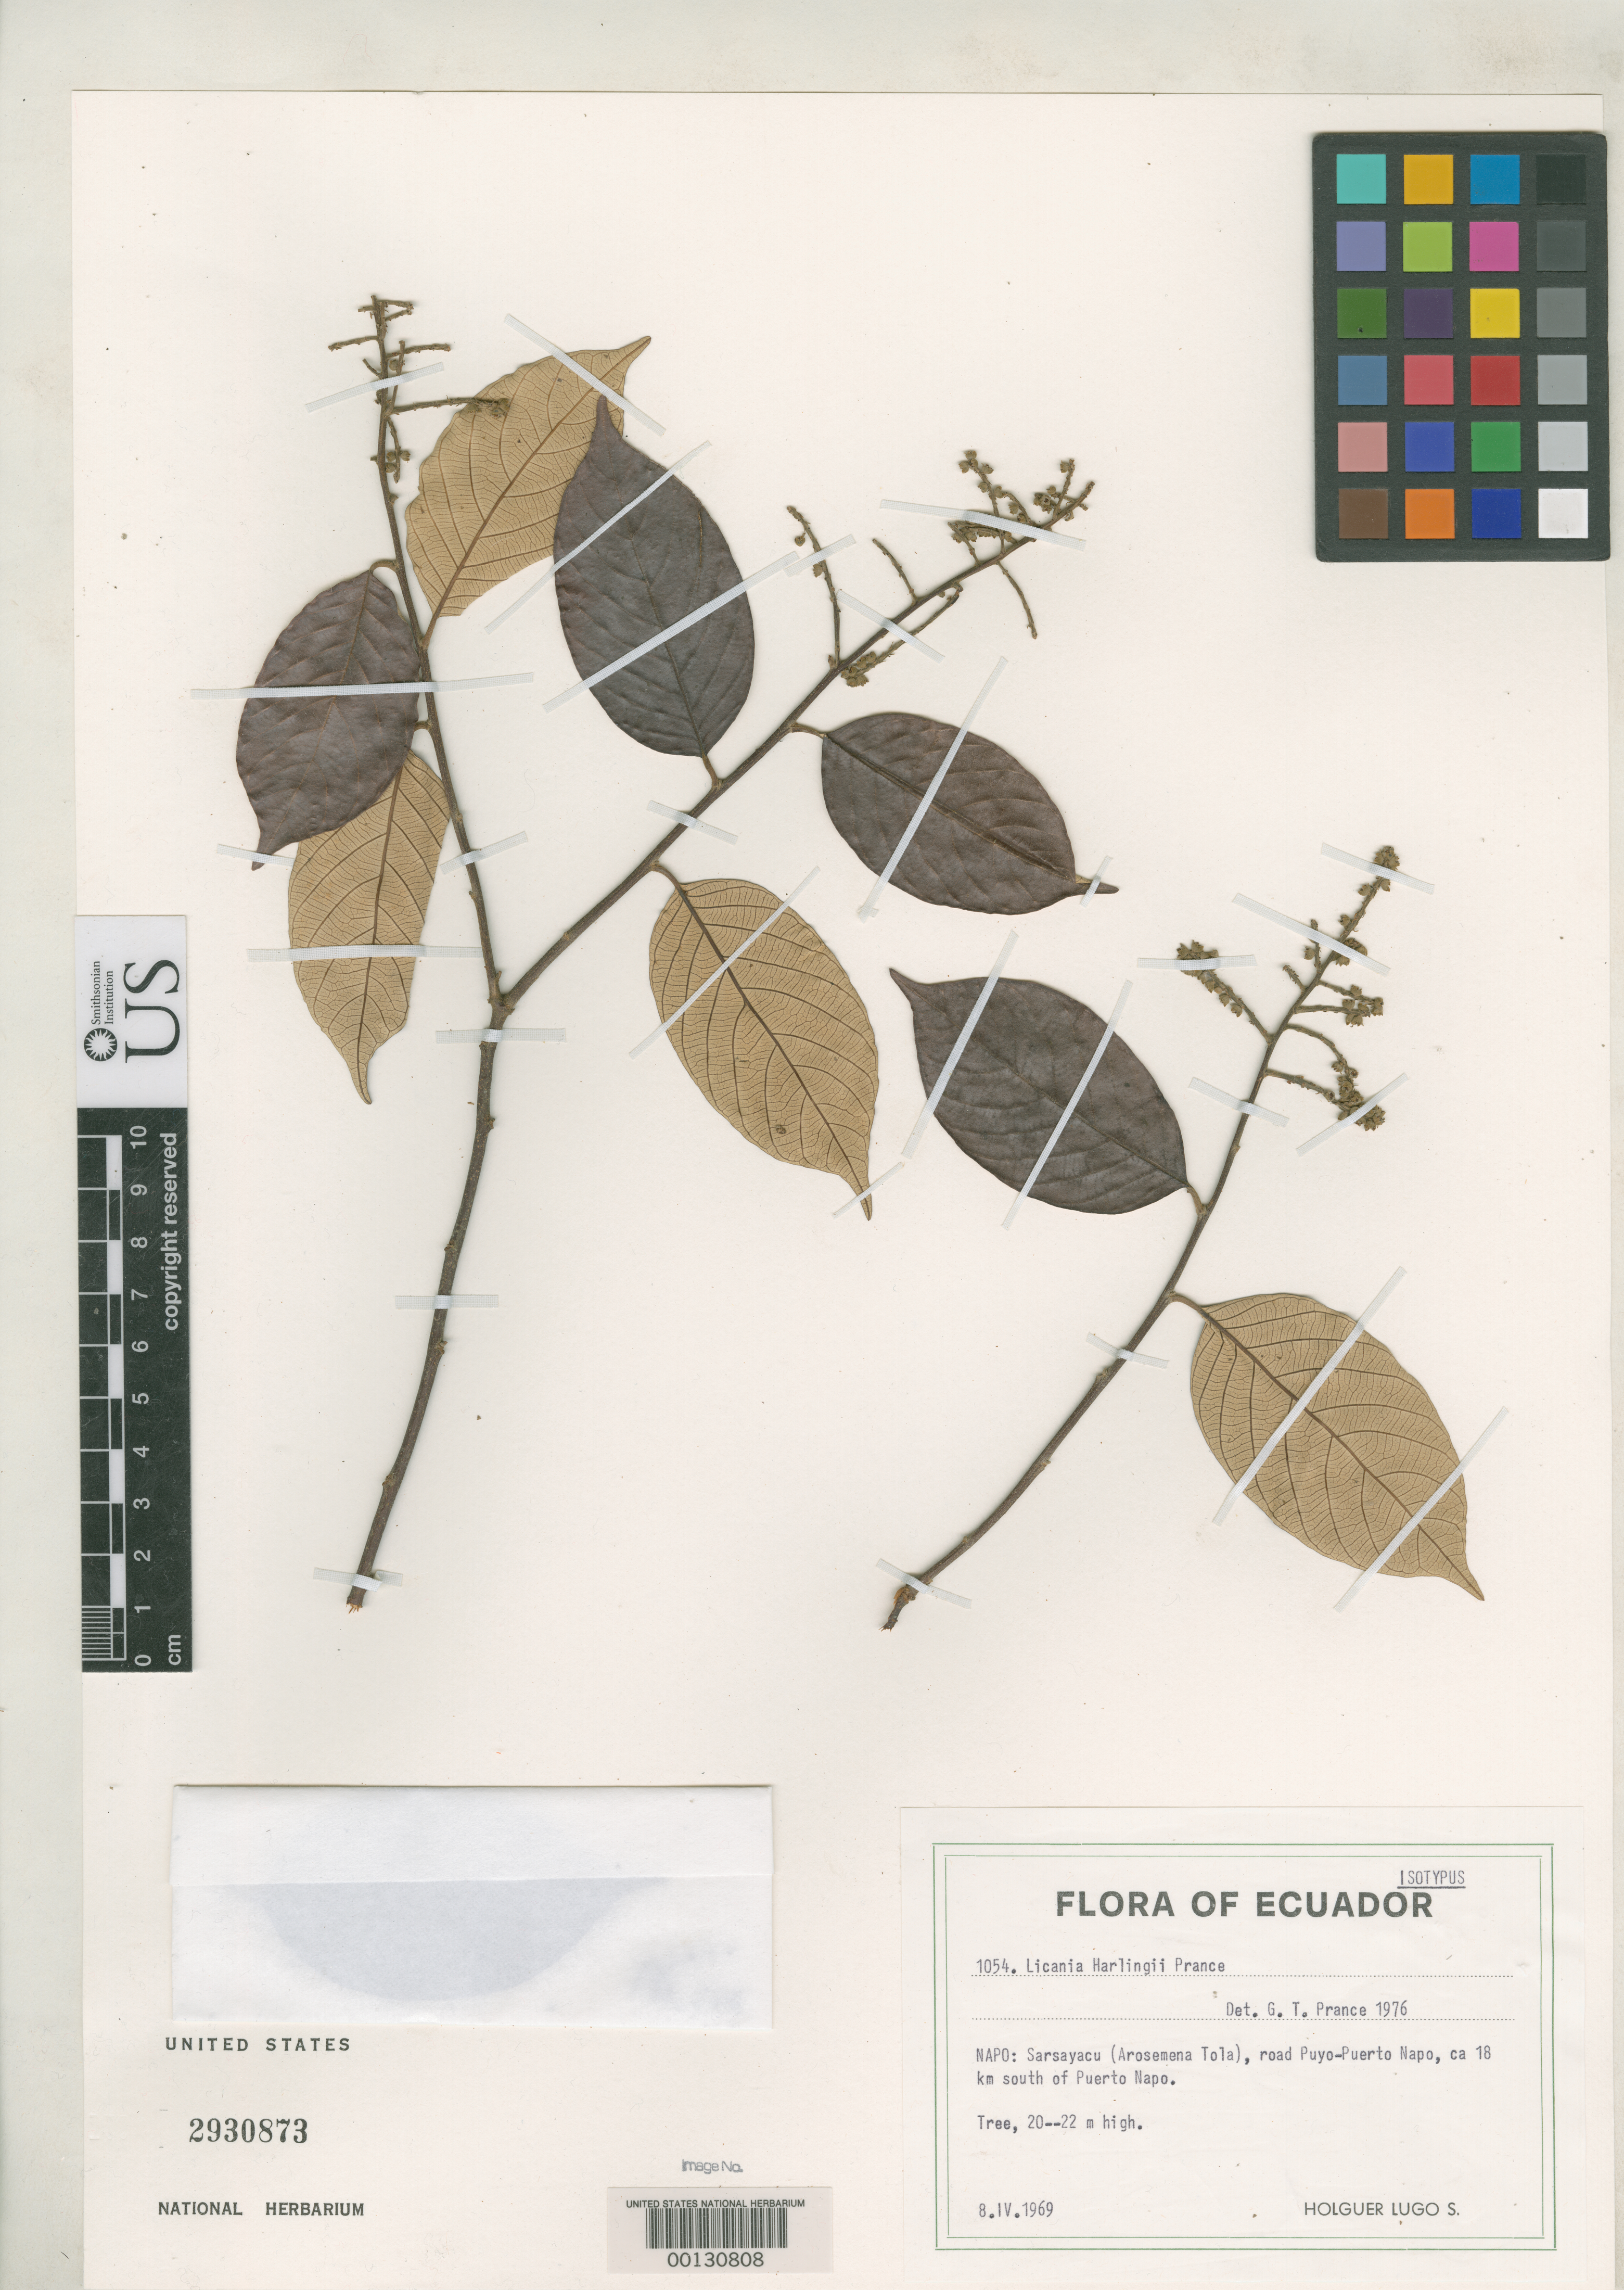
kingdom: Plantae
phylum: Tracheophyta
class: Magnoliopsida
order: Malpighiales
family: Chrysobalanaceae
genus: Licania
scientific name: Licania harlingii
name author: Prance in Harling & Sparre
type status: Isotype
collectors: H. Lugo S.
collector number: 1054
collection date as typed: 08 Apr 1969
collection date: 1969-04-08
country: Ecuador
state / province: Napo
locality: Sarsayacu, Apuya, ca. 6 km S of Puerto Napo.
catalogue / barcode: US 2930873